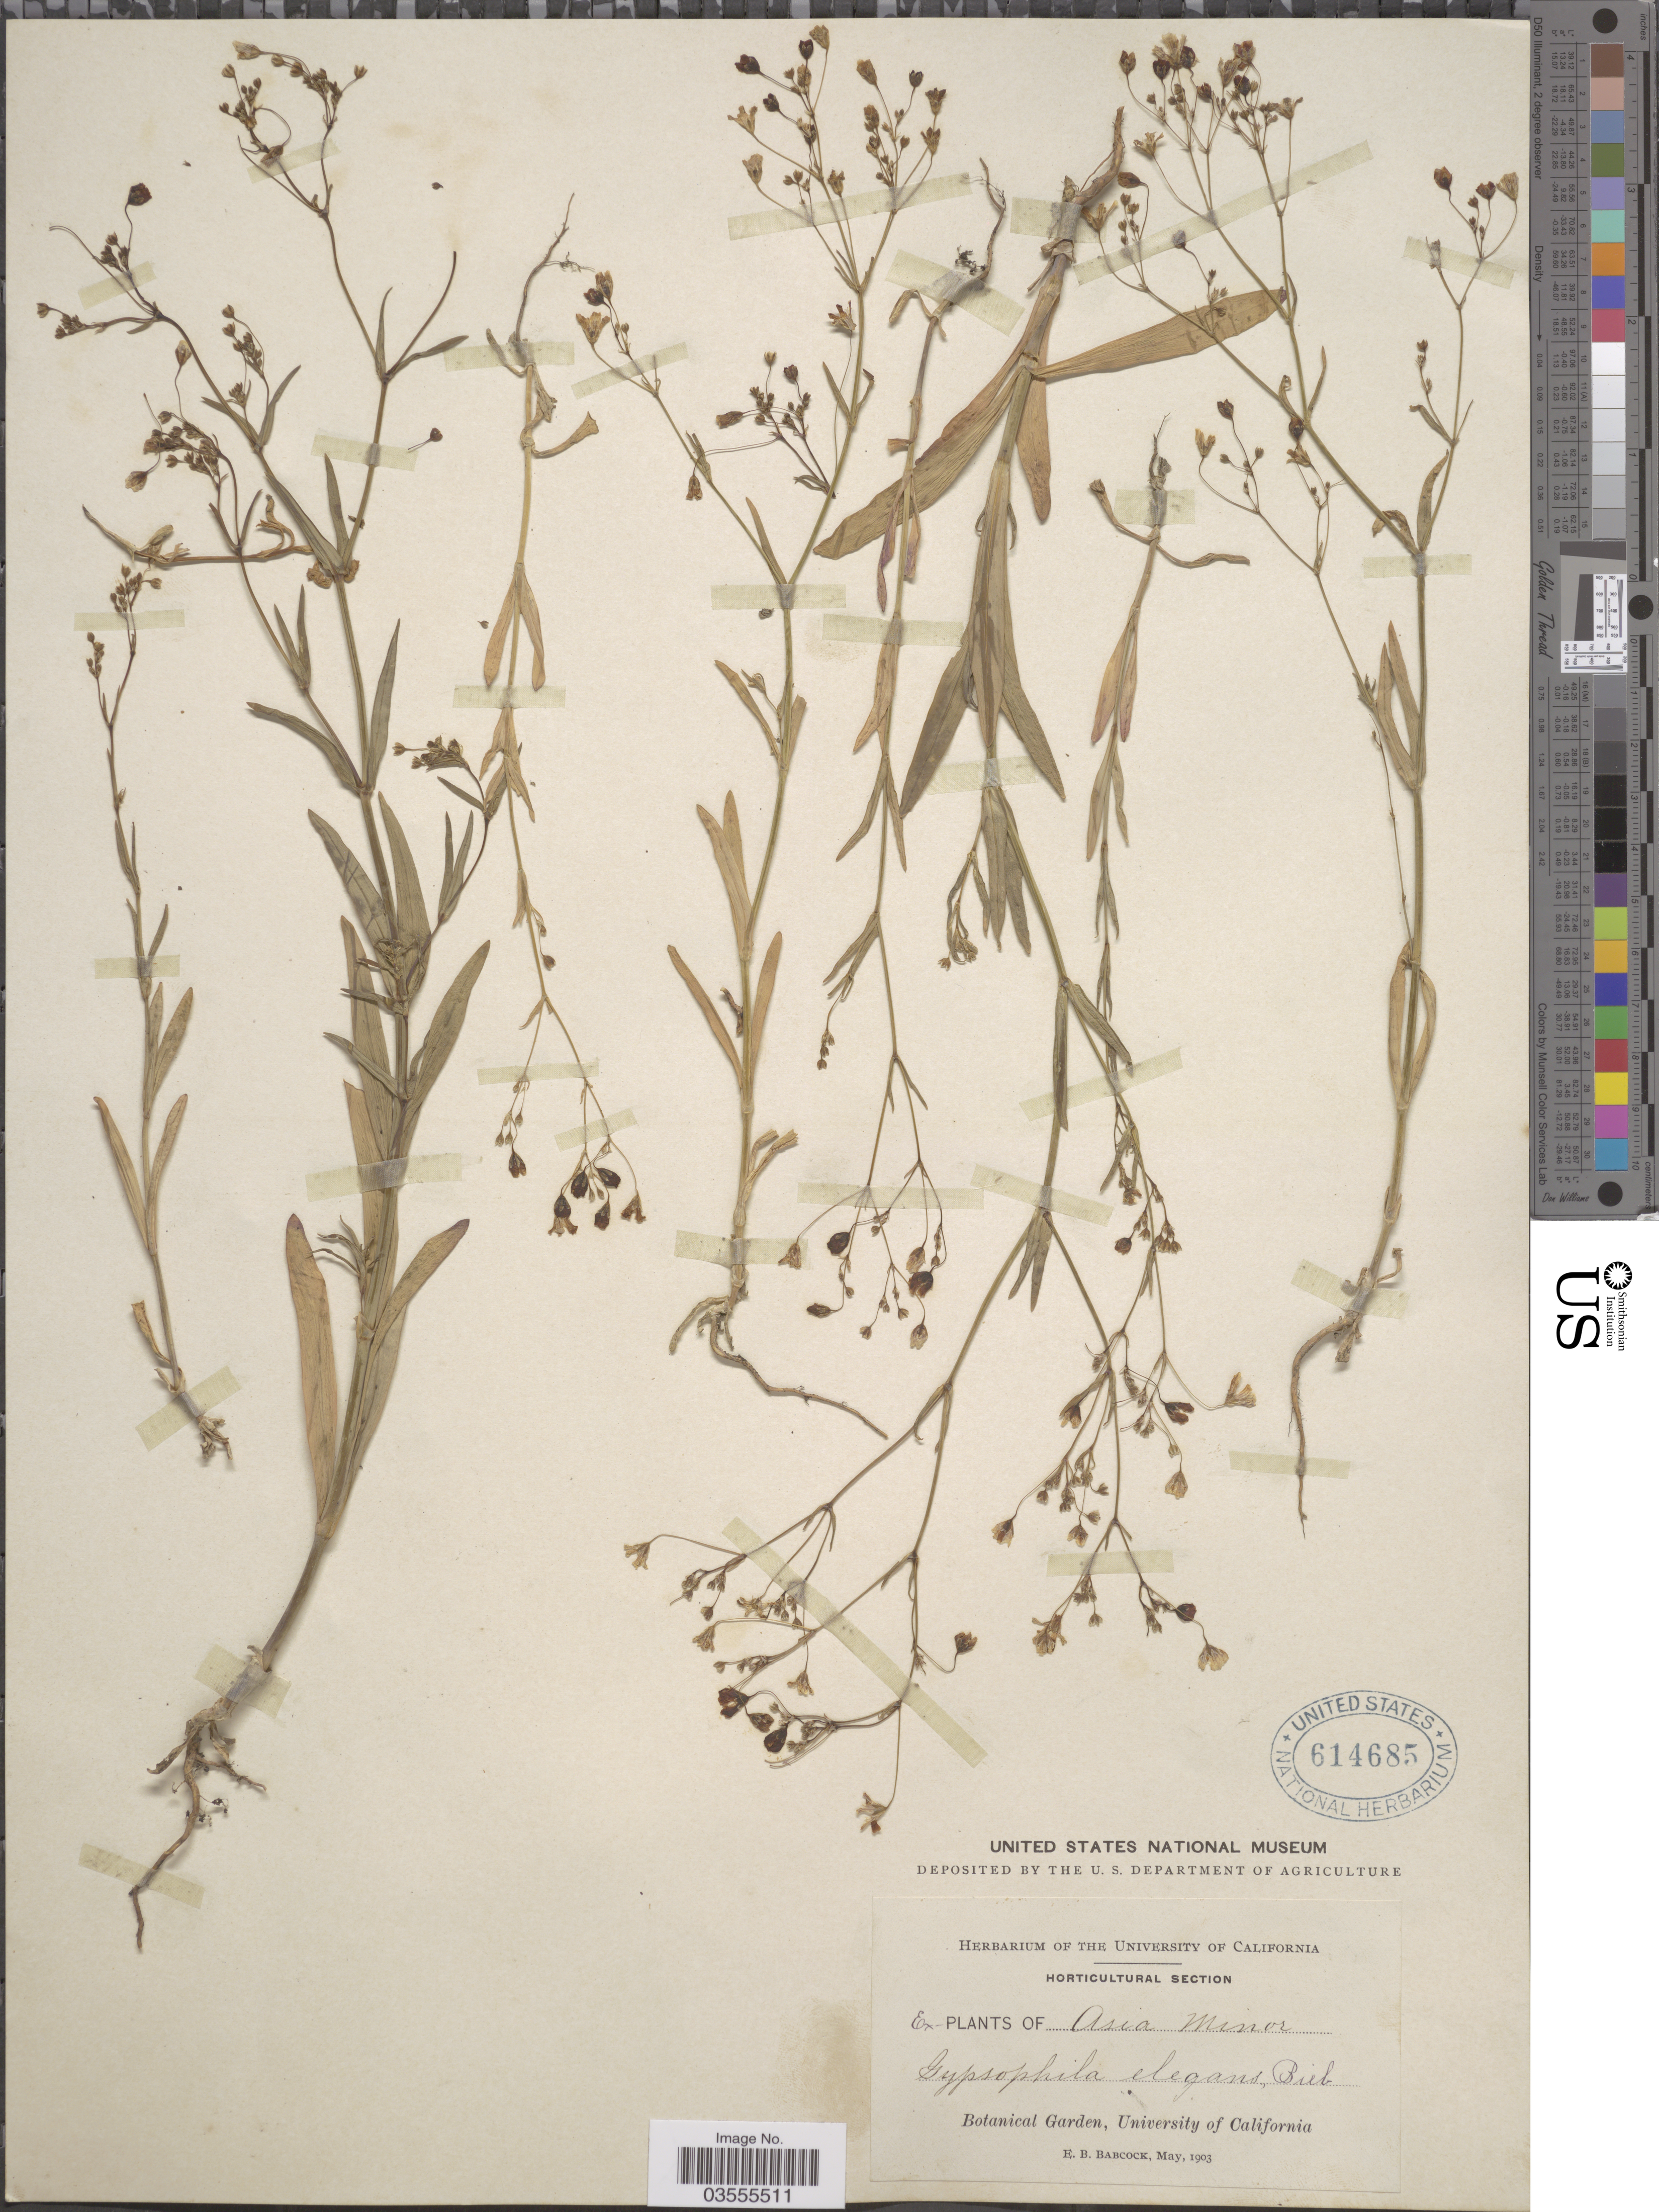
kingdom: Plantae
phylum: Tracheophyta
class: Magnoliopsida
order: Caryophyllales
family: Caryophyllaceae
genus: Gypsophila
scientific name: Gypsophila elegans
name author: M. Bieb.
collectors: E. B. Babcock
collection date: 1903-05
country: United States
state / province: California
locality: Botanical Garden, University of California.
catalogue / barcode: US 614685